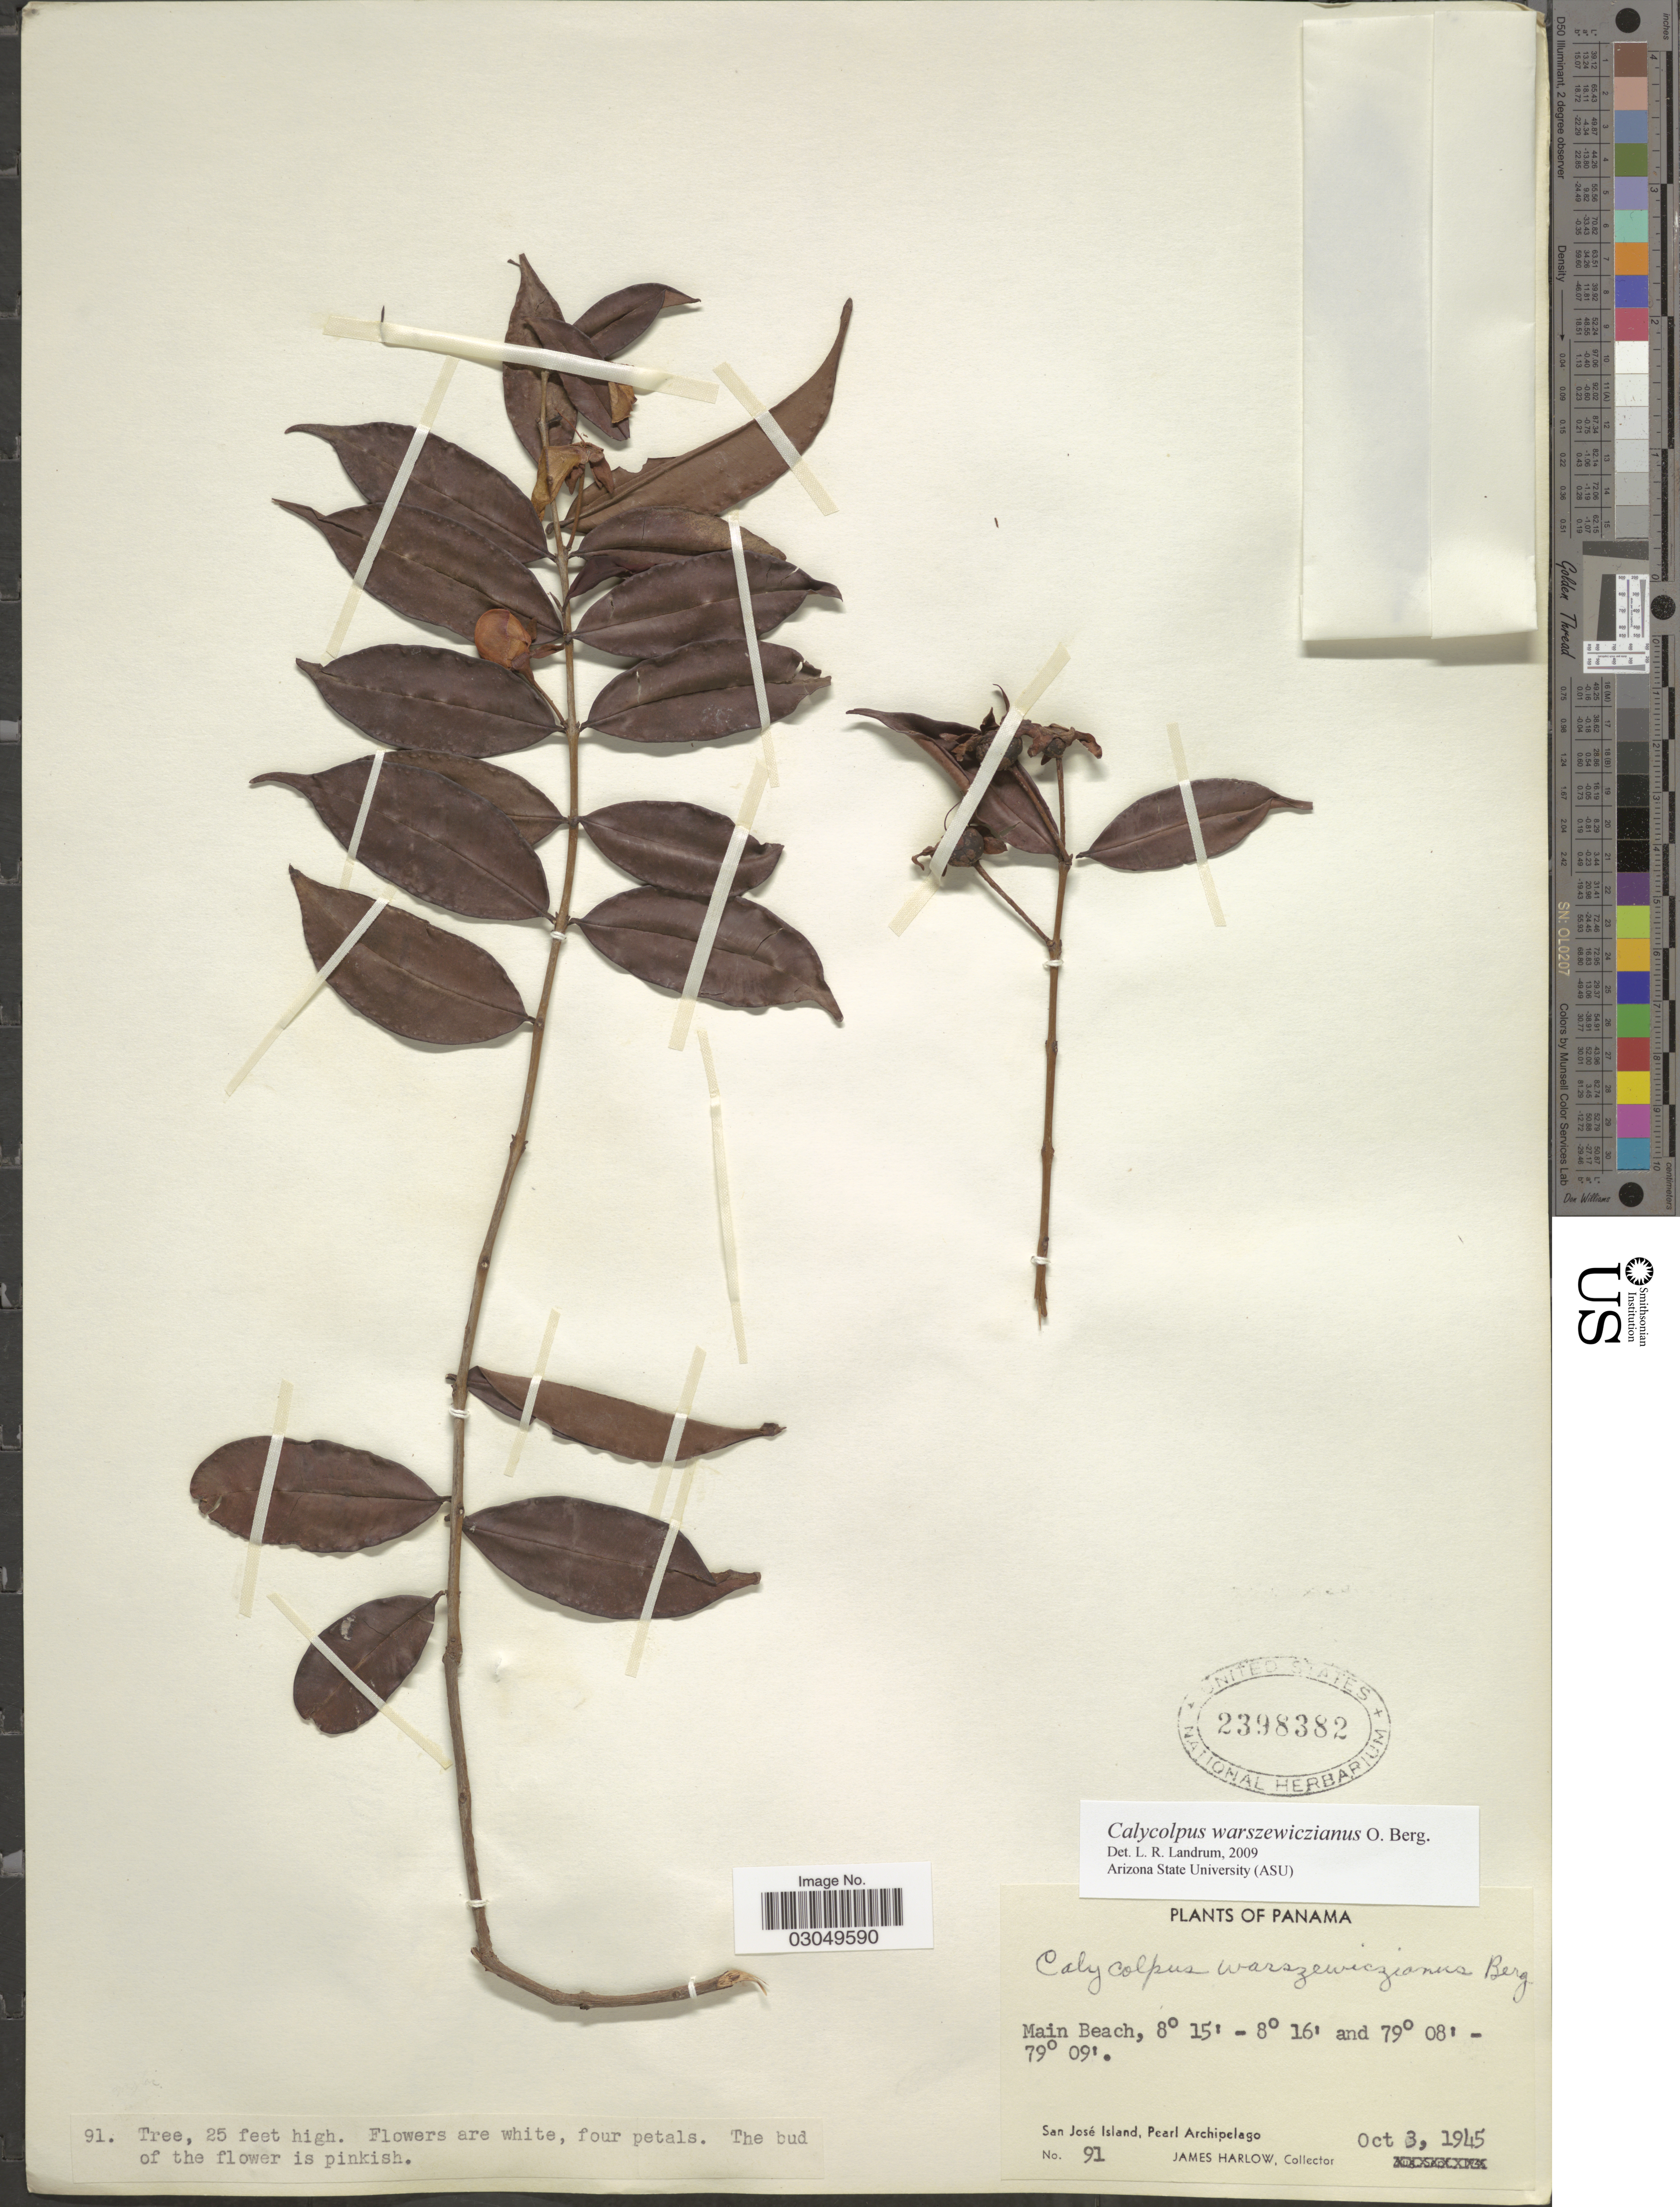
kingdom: Plantae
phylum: Tracheophyta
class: Magnoliopsida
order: Myrtales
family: Myrtaceae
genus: Calycolpus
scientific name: Calycolpus warszewiczianus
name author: O. Berg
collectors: J. Harlow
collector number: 91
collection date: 1945-10-03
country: Panama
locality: Main Beach, San José Island, Pearl Archipelago.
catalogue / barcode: US 2398382